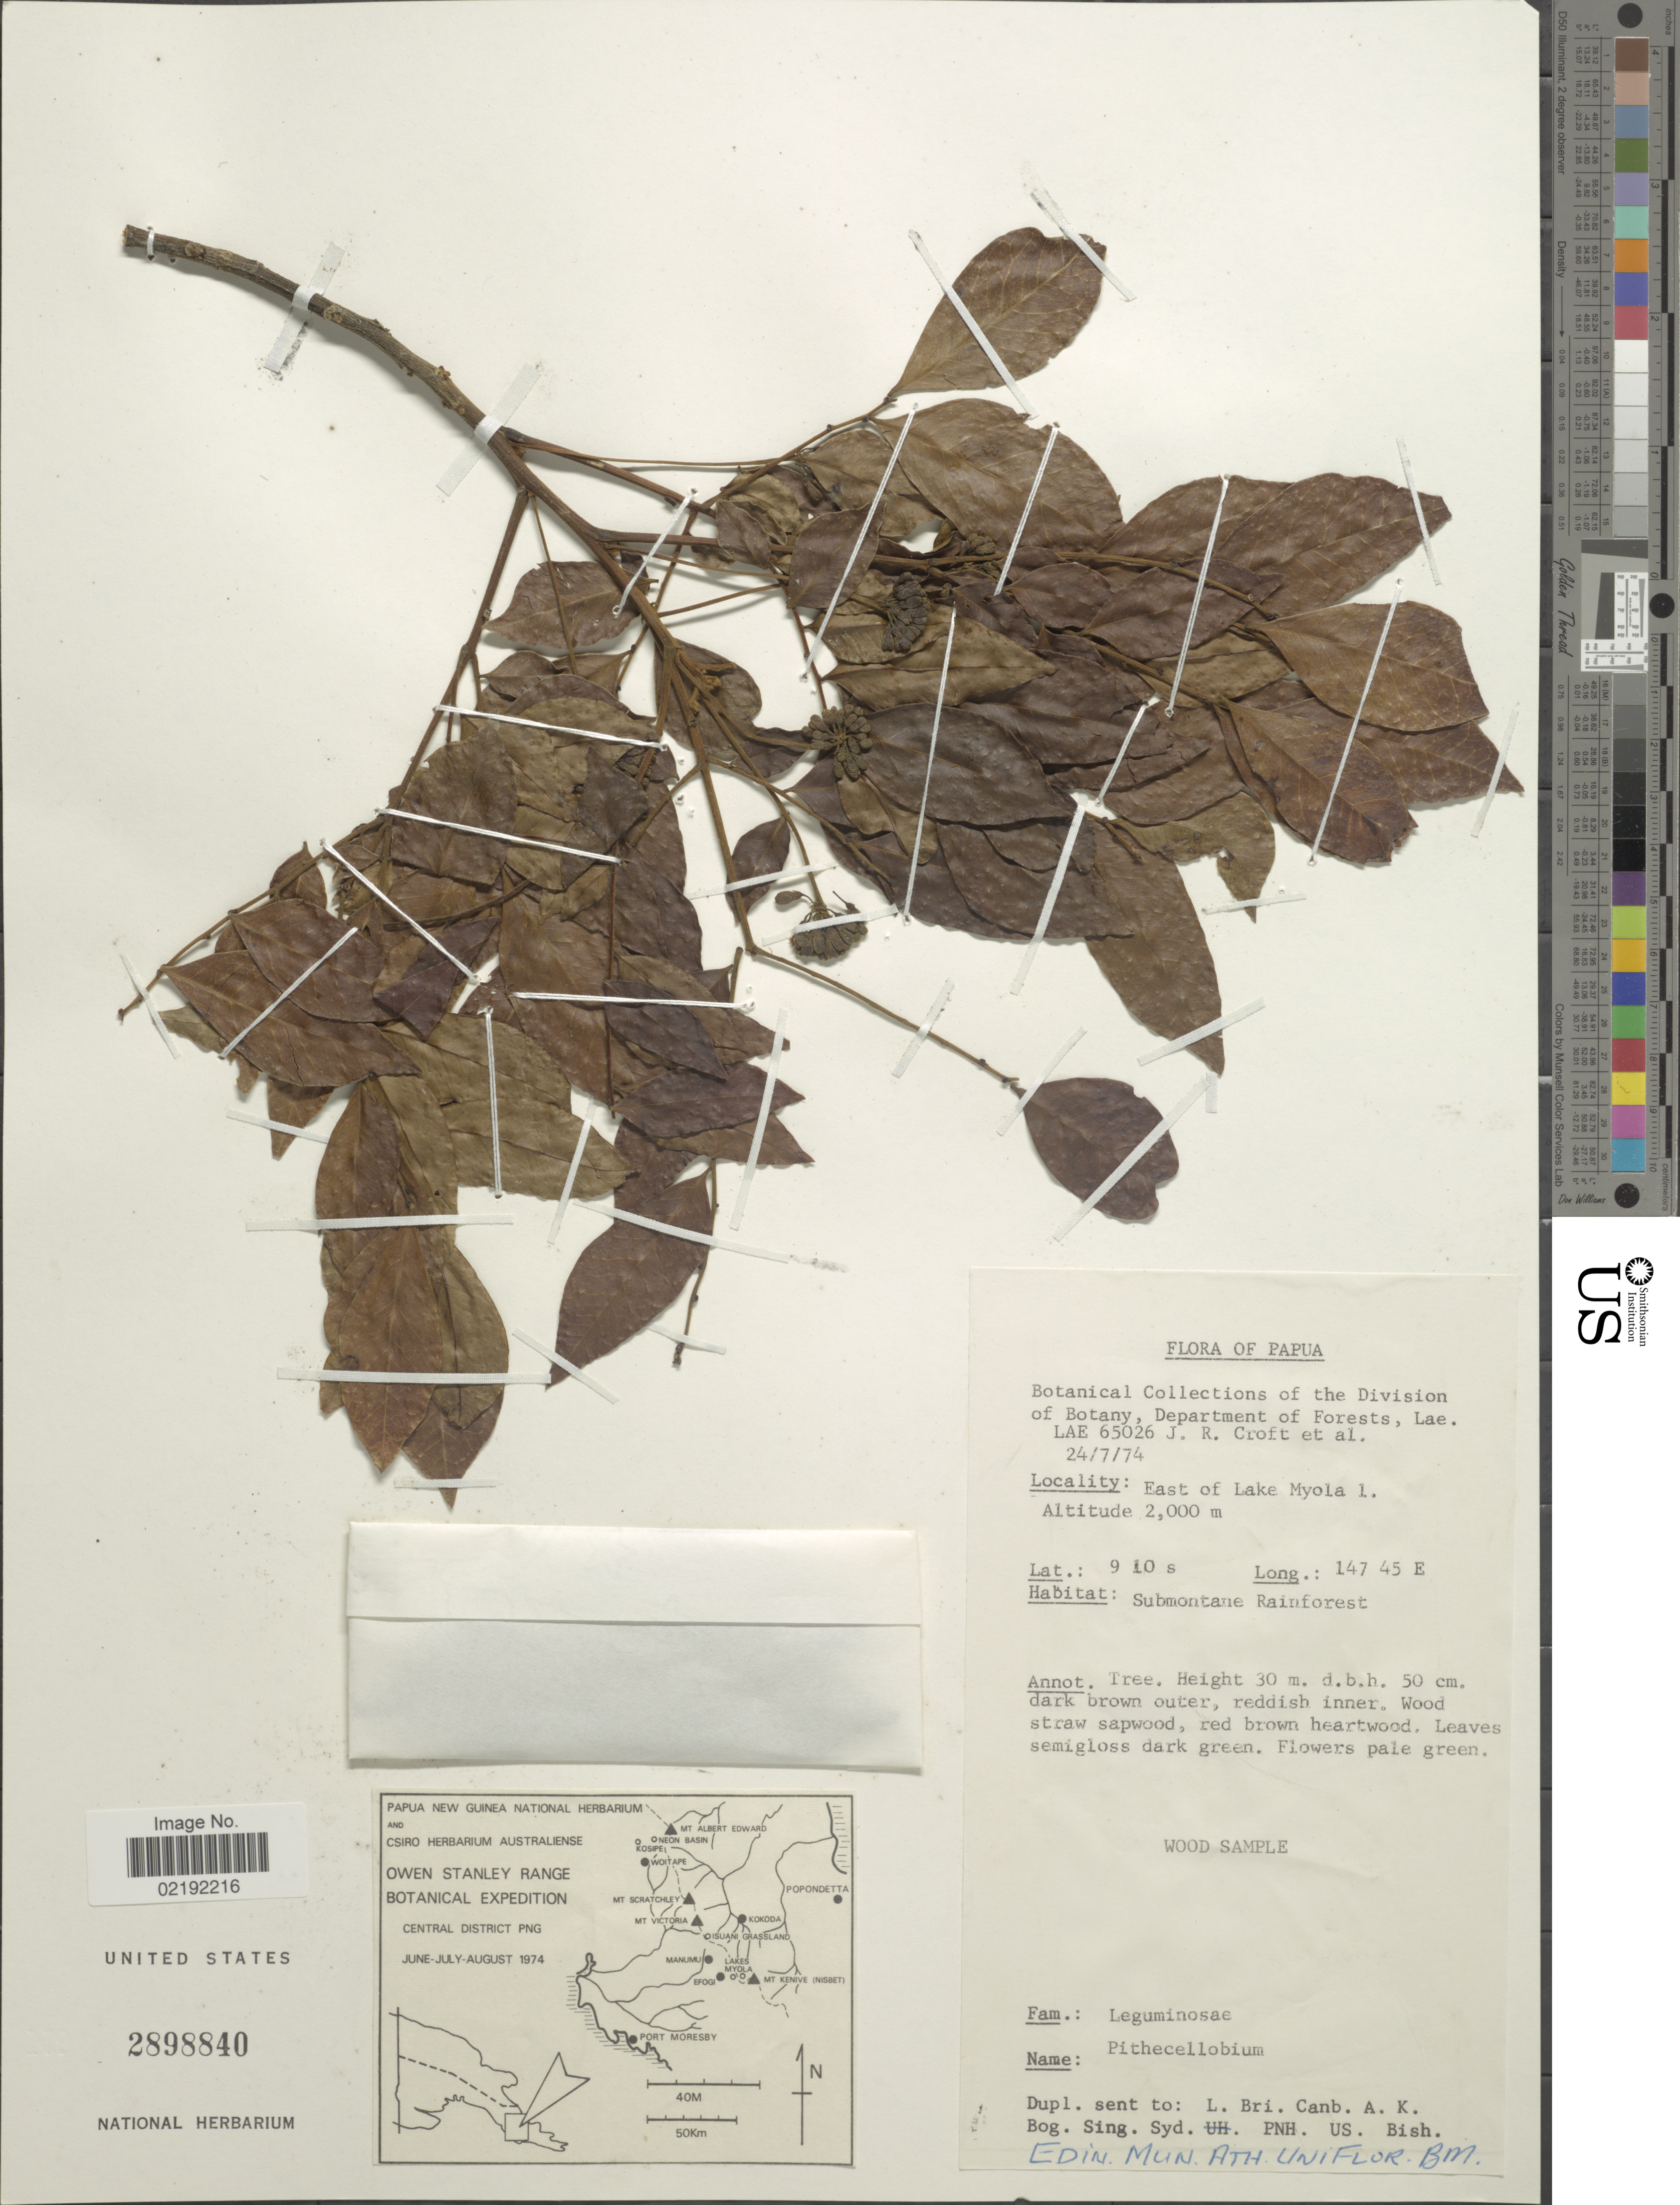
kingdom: Plantae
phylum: Tracheophyta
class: Magnoliopsida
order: Fabales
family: Fabaceae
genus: Pithecellobium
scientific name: Pithecellobium sp.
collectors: J. R. Croft & et al.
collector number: LAE65026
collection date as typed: Transcribed d/m/y: 24/7/74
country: Papua New Guinea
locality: Papua, East of Lake Myola I.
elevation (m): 2000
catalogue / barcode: US 2898840